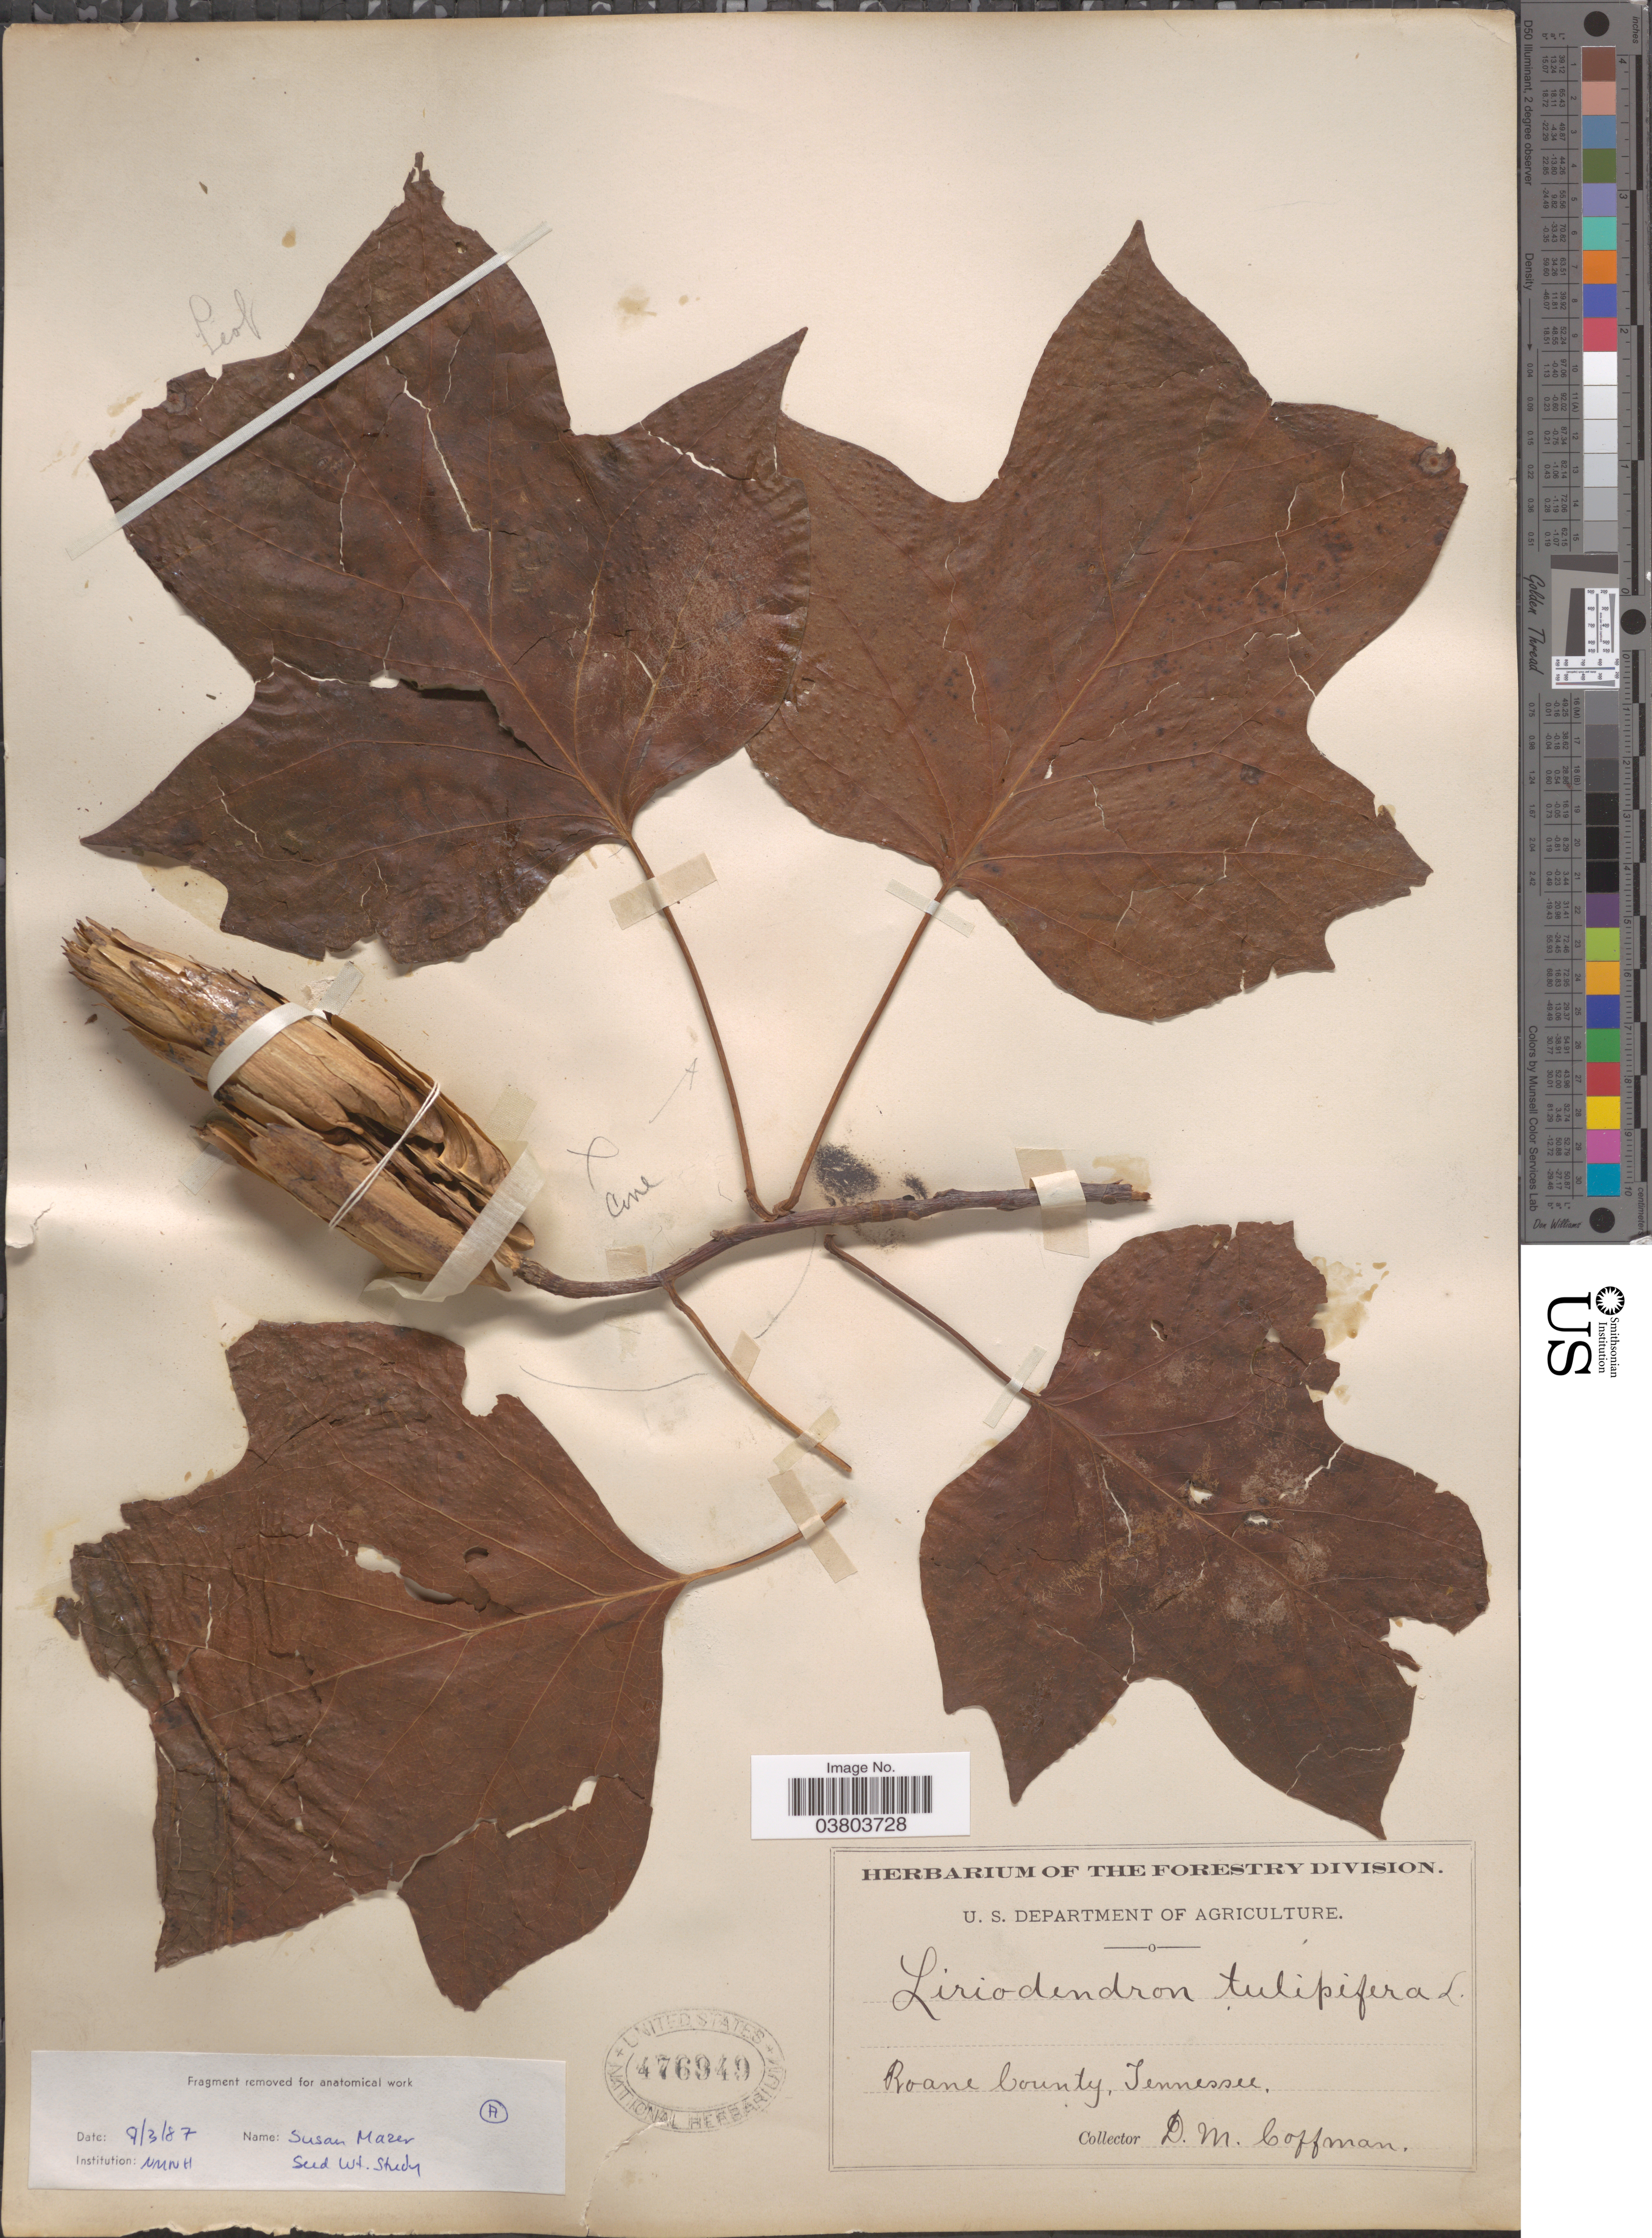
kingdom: Plantae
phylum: Tracheophyta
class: Magnoliopsida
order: Magnoliales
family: Magnoliaceae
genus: Liriodendron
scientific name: Liriodendron tulipifera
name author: L.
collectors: D. M. Coffman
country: United States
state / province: Tennessee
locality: Roane County.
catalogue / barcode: US 476949